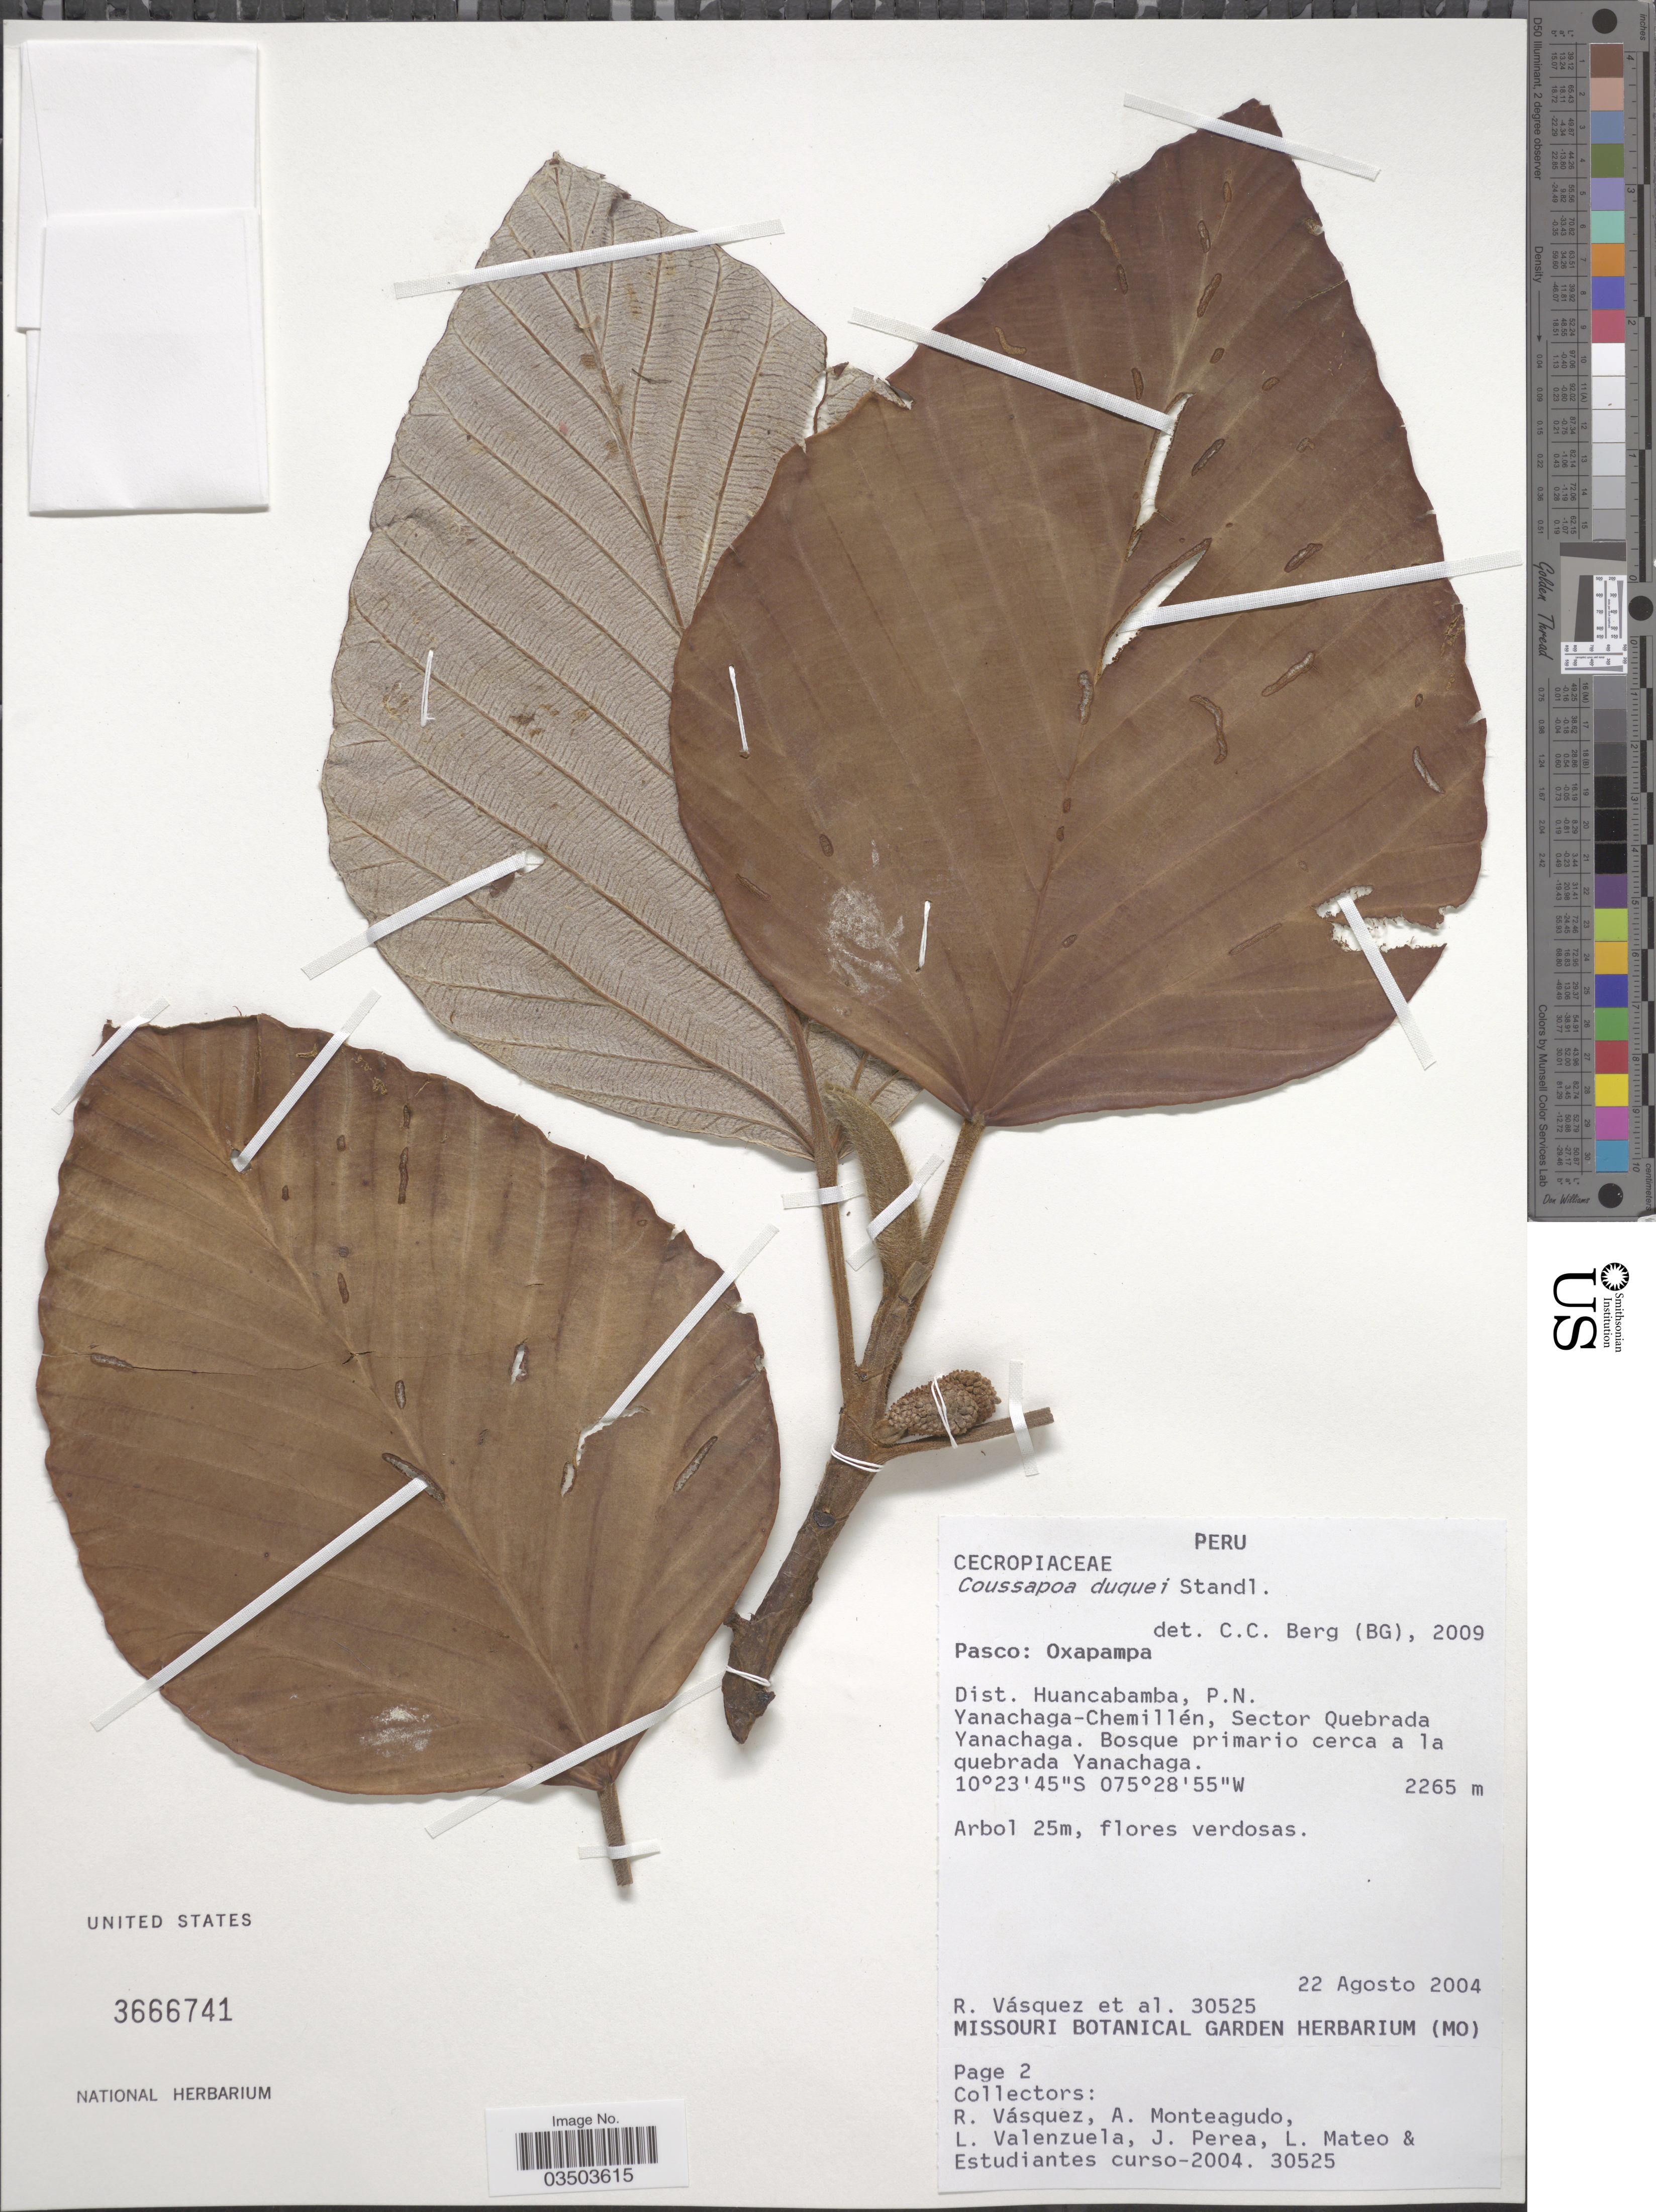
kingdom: Plantae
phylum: Tracheophyta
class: Magnoliopsida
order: Rosales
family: Urticaceae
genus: Coussapoa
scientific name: Coussapoa duquei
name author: Standl.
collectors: R. Vásquez, A. Monteagudo, L. Valenzuela, J. Perea & et al.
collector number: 30525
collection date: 2004-08-22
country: Peru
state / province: Pasco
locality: Oxapampa. Dist. Huancabamba, P. N. Yanachaga-Chemillén, Sector Quebrada Yanachaga. Bosque primario cerca a la quebrada Yanachaga.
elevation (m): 2265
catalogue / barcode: US 3666741